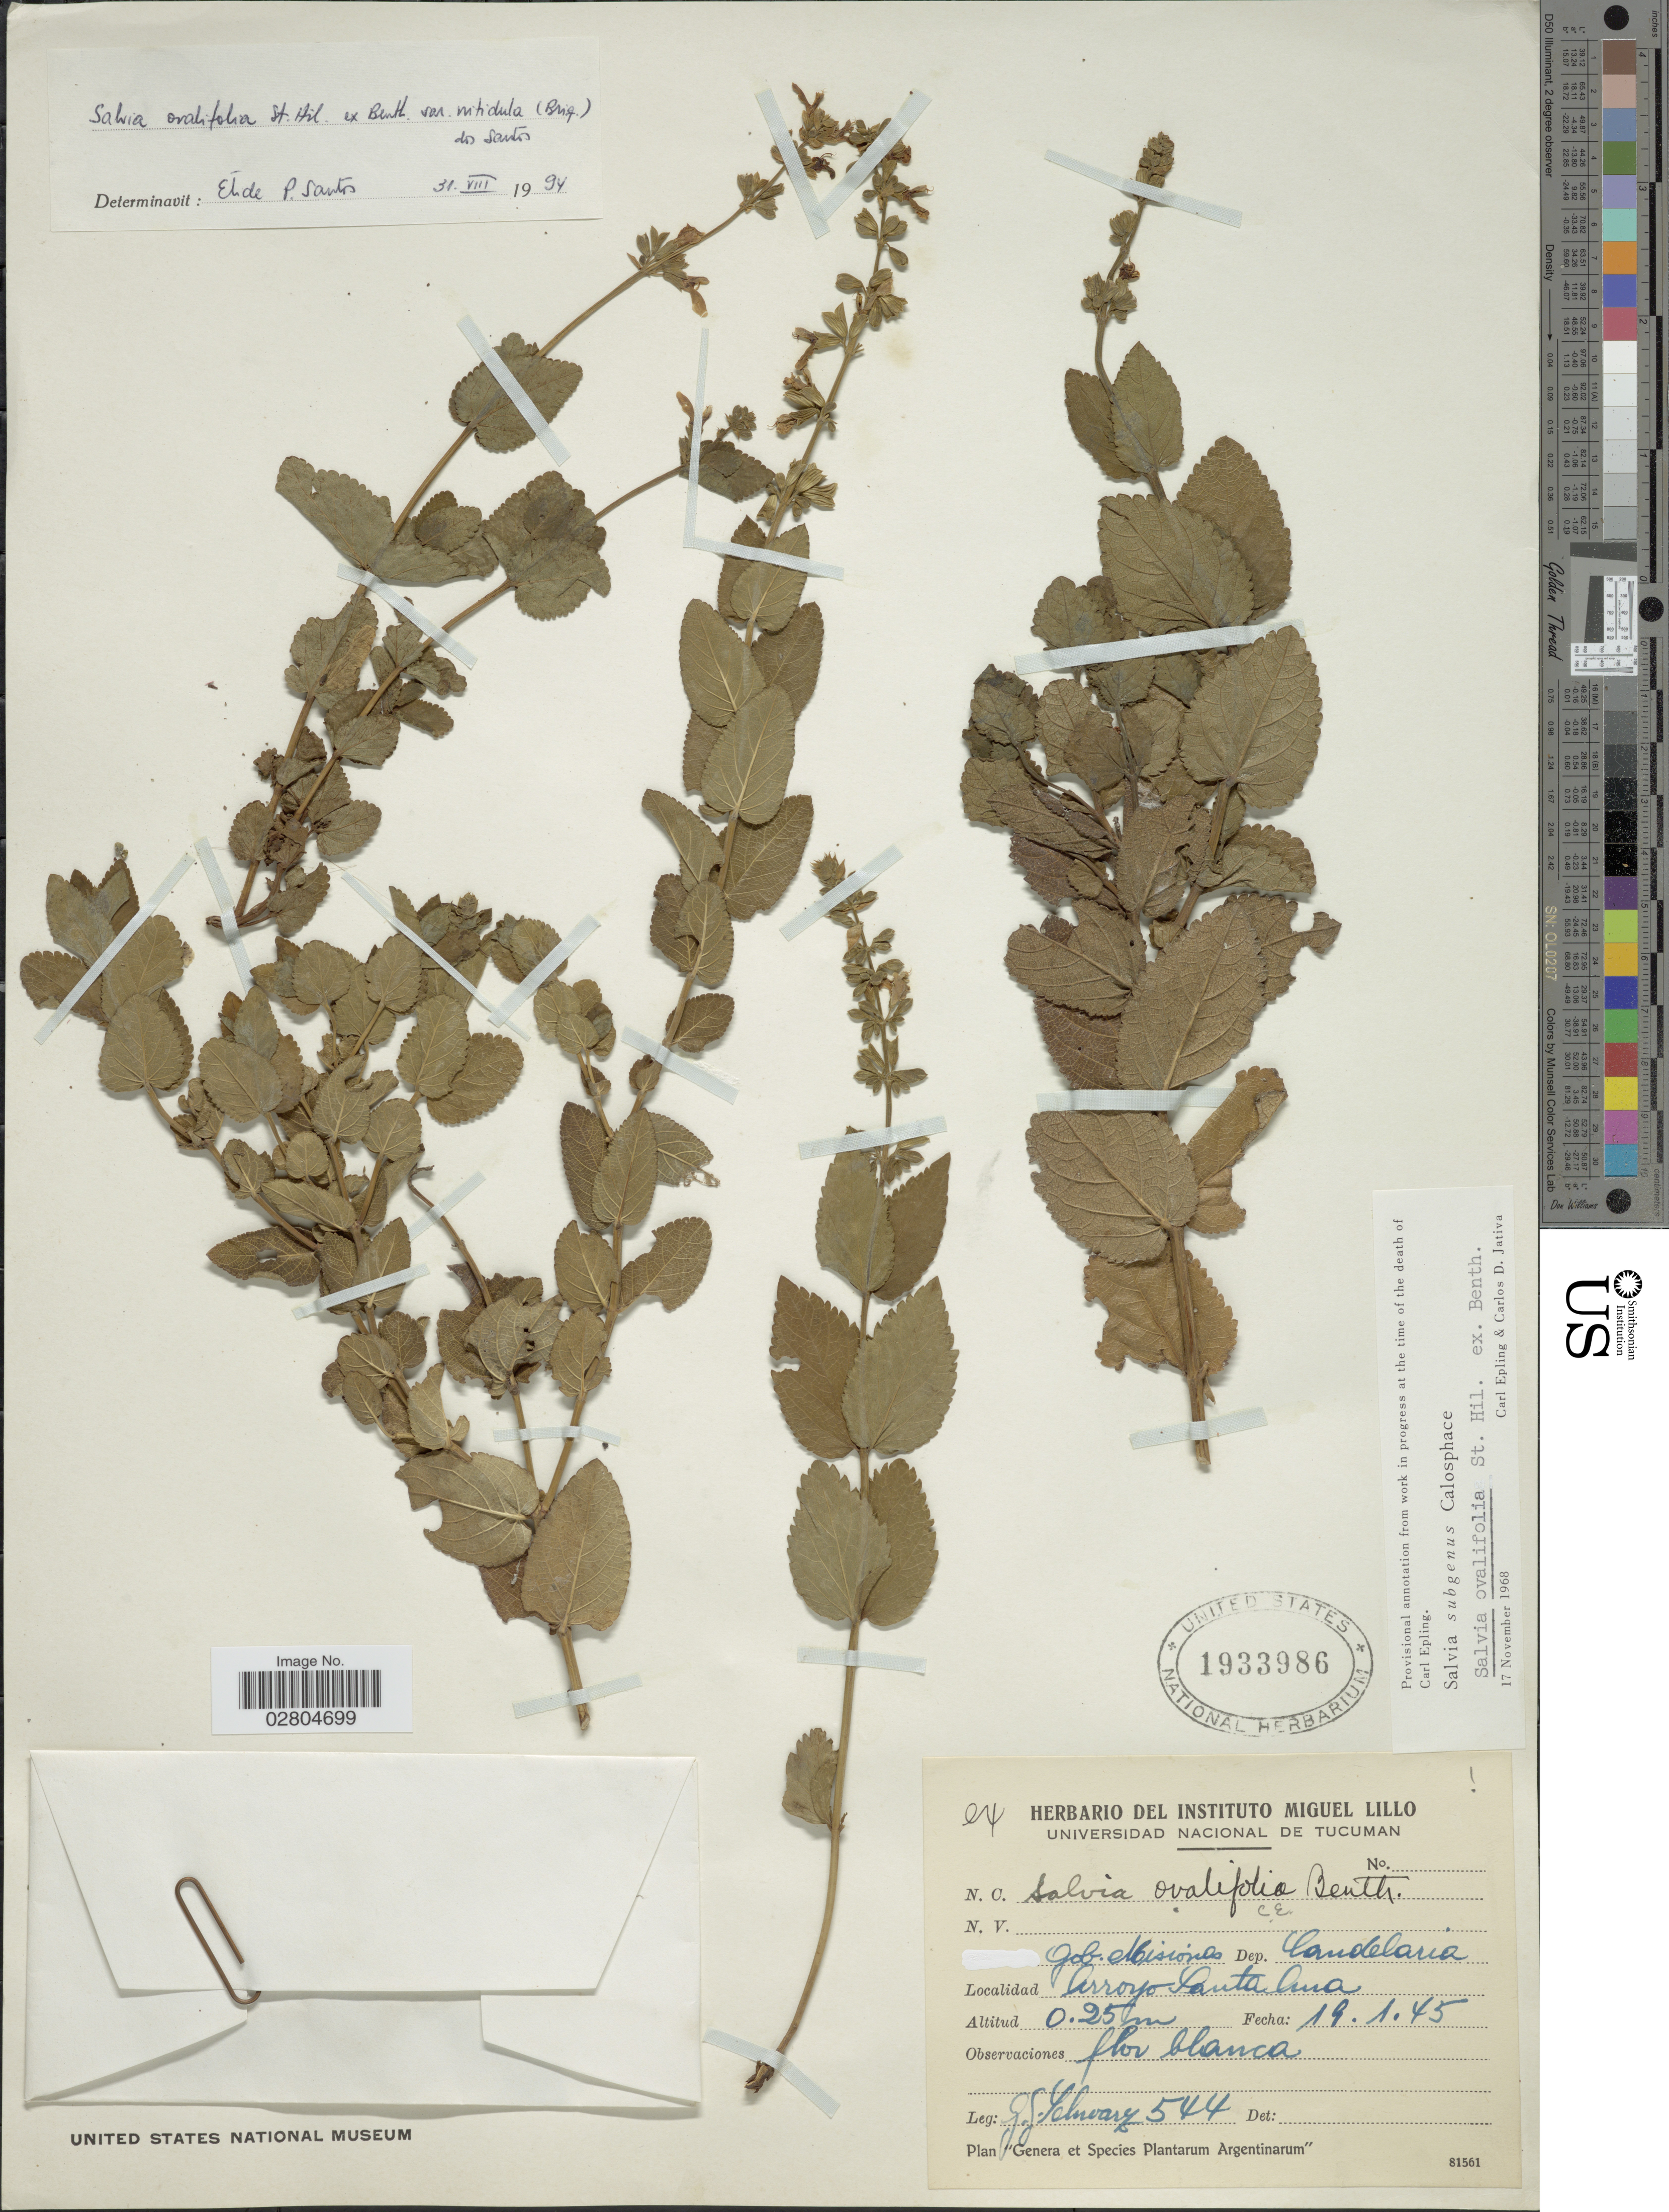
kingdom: Plantae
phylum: Tracheophyta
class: Magnoliopsida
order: Lamiales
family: Lamiaceae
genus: Salvia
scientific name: Salvia ovalifolia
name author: A. St.-Hil. ex Benth.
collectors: G. J. Schwarz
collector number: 544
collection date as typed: Transcribed d/m/y: 19/1/45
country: Argentina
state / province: Misiones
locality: Gob. Misiones. Dep. Candelaria. Arroyo Santa Ana.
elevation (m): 0.25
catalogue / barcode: US 1933986